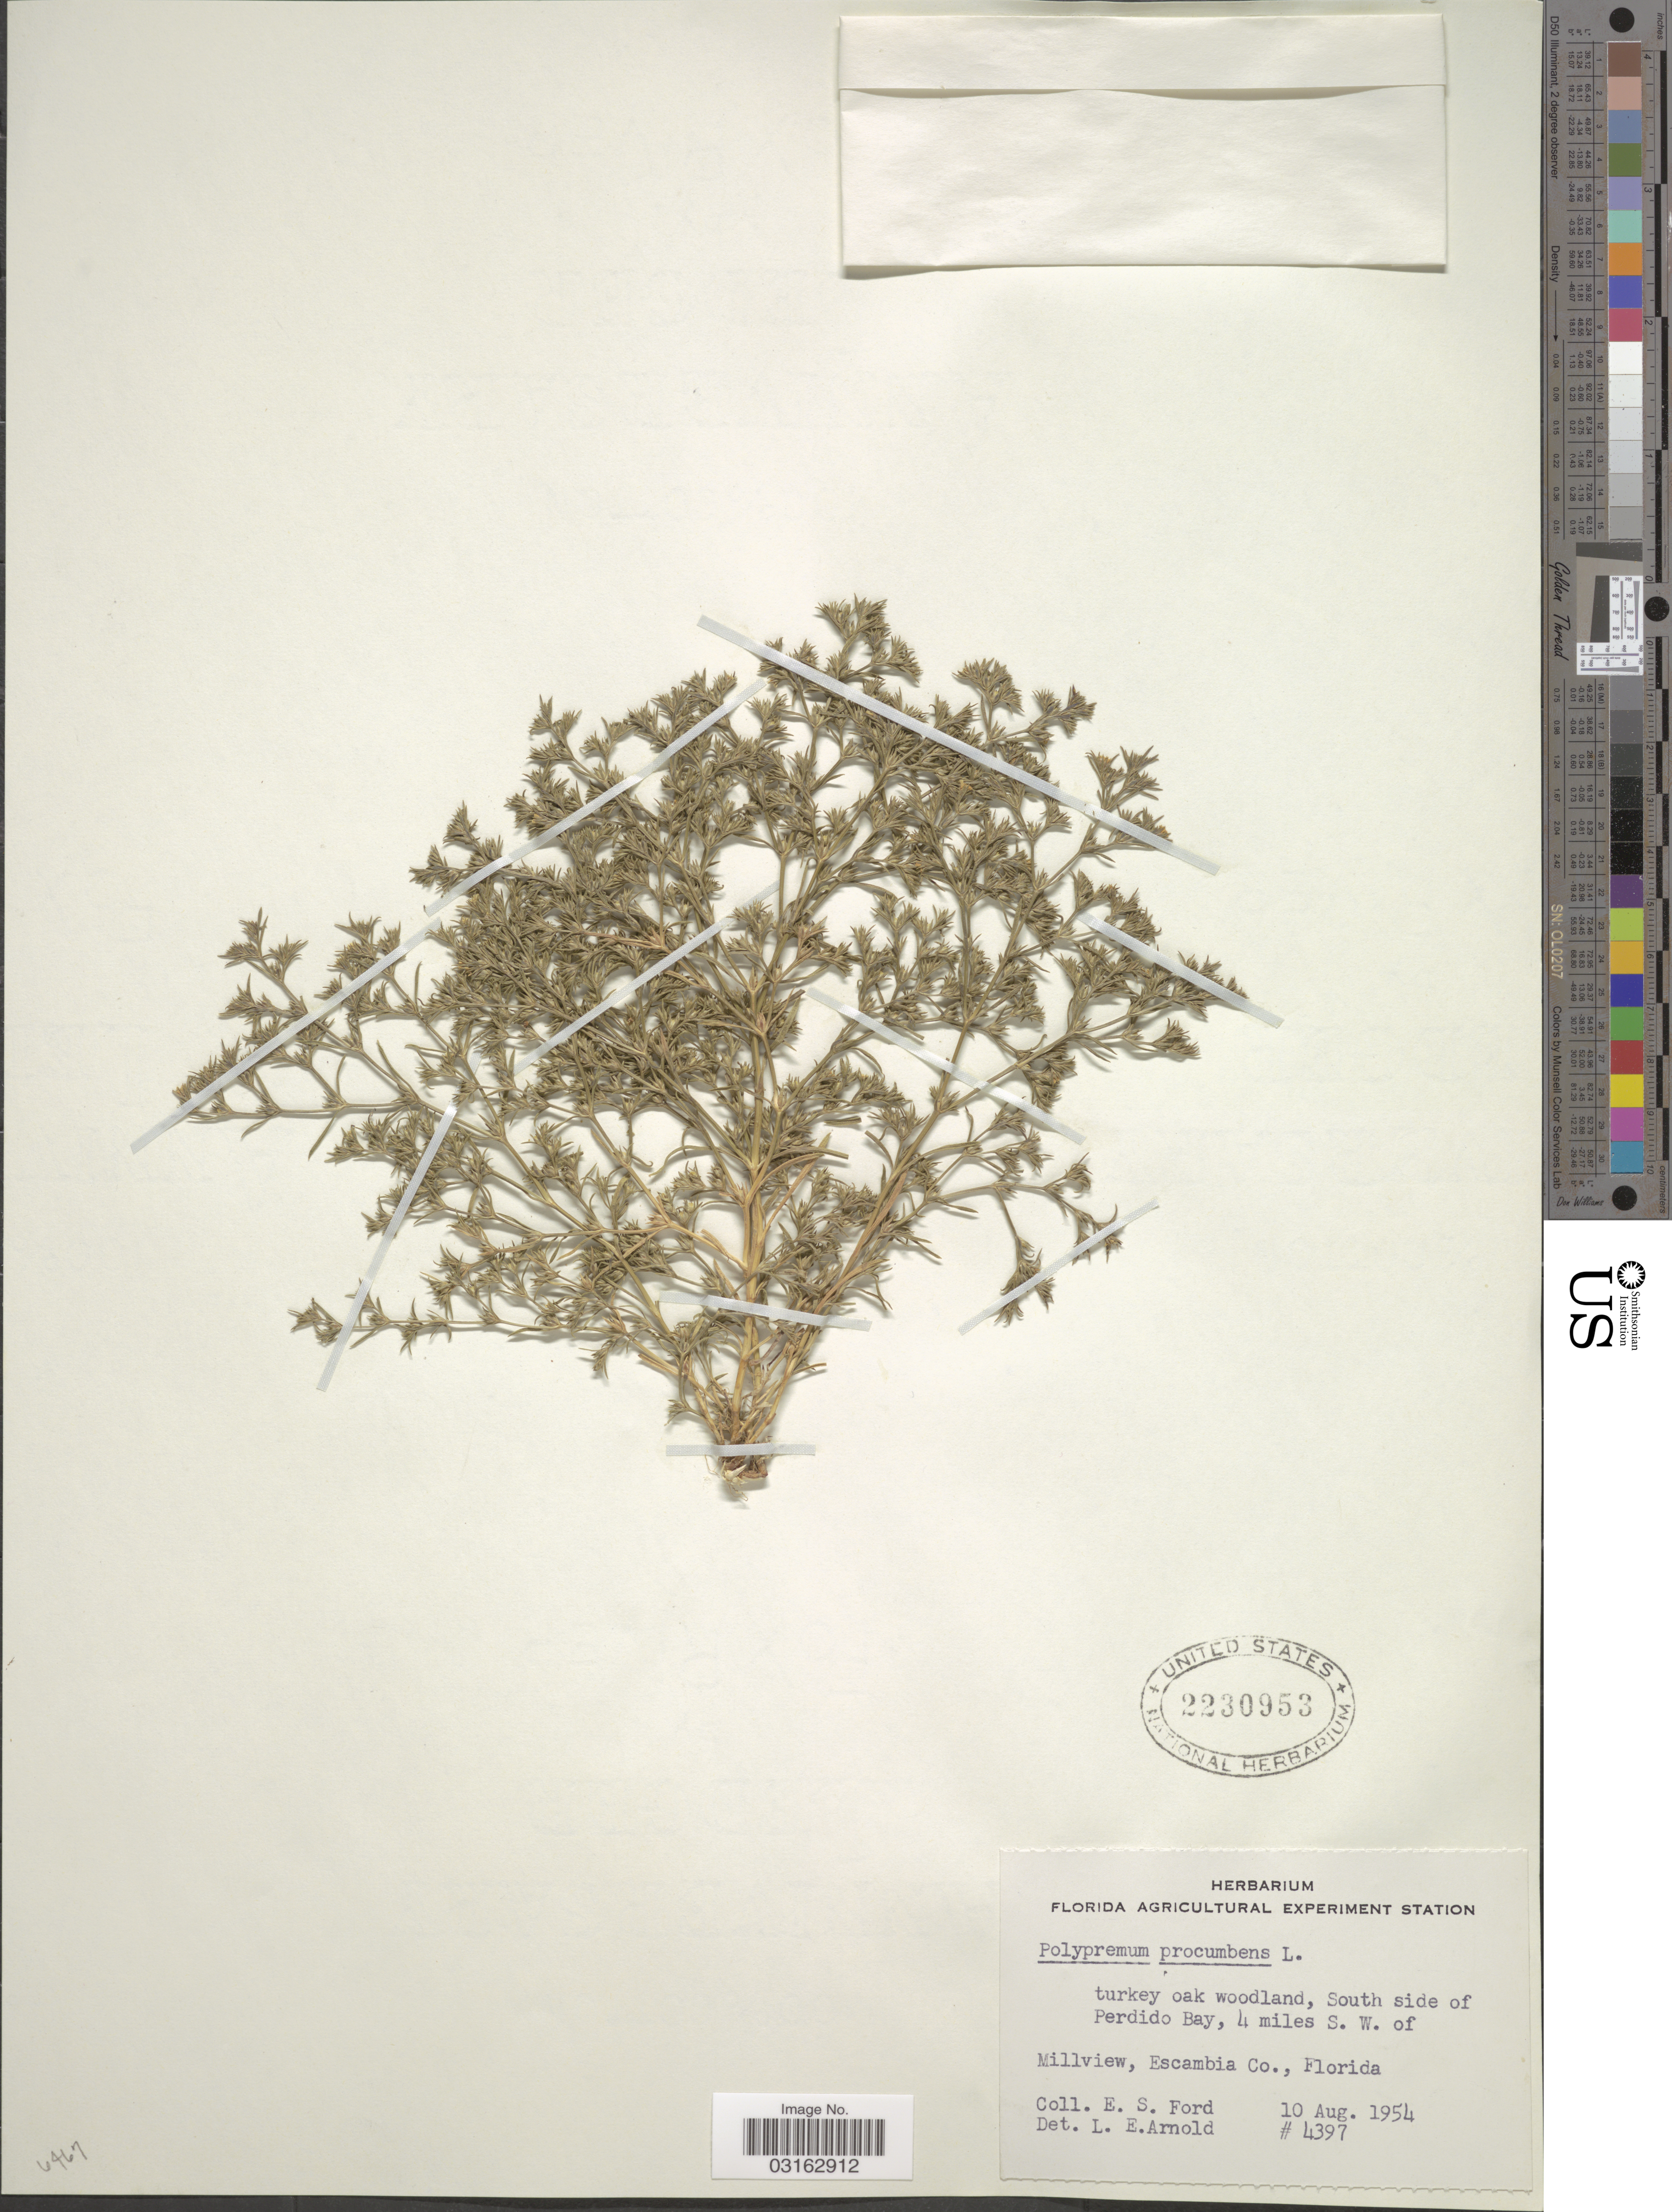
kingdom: Plantae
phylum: Tracheophyta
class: Magnoliopsida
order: Lamiales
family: Tetrachondraceae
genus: Polypremum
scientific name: Polypremum procumbens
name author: L.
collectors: E. Ford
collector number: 4397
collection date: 1954-08-10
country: United States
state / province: Florida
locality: South side of Perdido Bay, 4 miles S.W. of Millview, Escambia Co.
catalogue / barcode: US 2230953